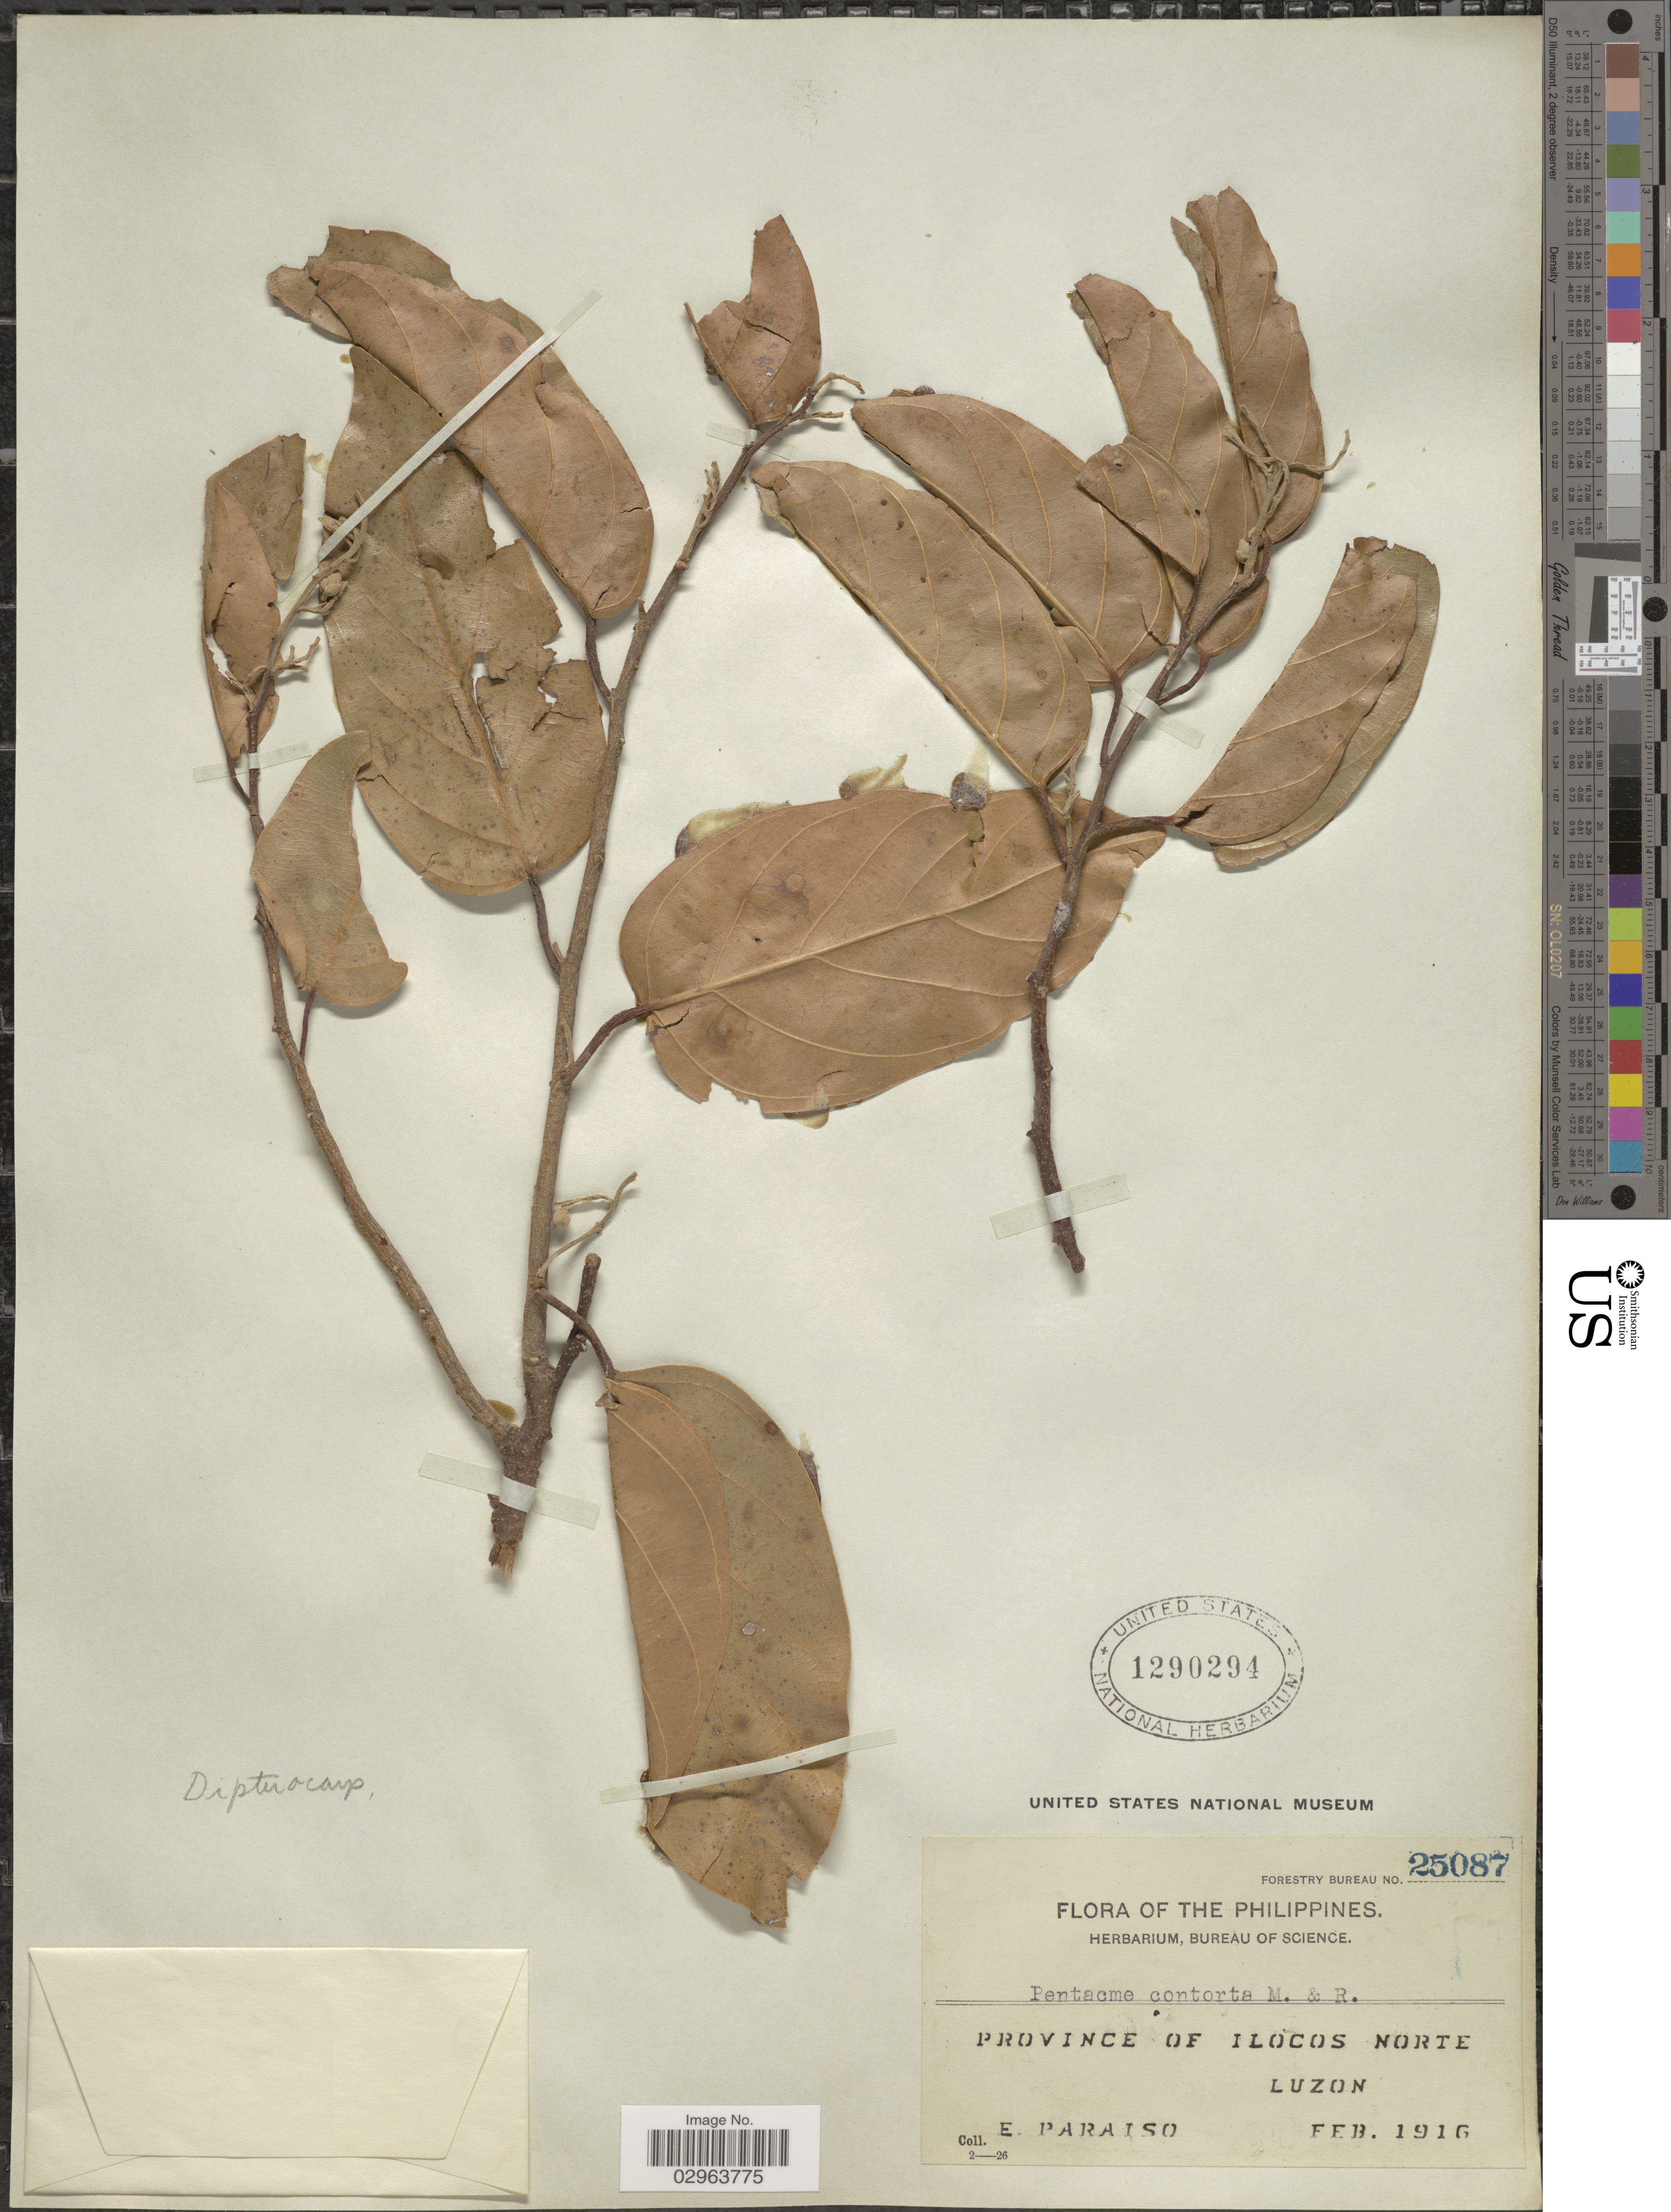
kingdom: Plantae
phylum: Tracheophyta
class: Magnoliopsida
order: Malvales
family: Dipterocarpaceae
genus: Pentacme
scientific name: Pentacme contorta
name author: (S. Vidal) Merr. & Rolfe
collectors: E. Paraiso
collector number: Forestry Bureau 25087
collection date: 1916-02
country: Philippines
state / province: Ilocos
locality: Province of Ilocos Norte Luzon.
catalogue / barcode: US 1290294